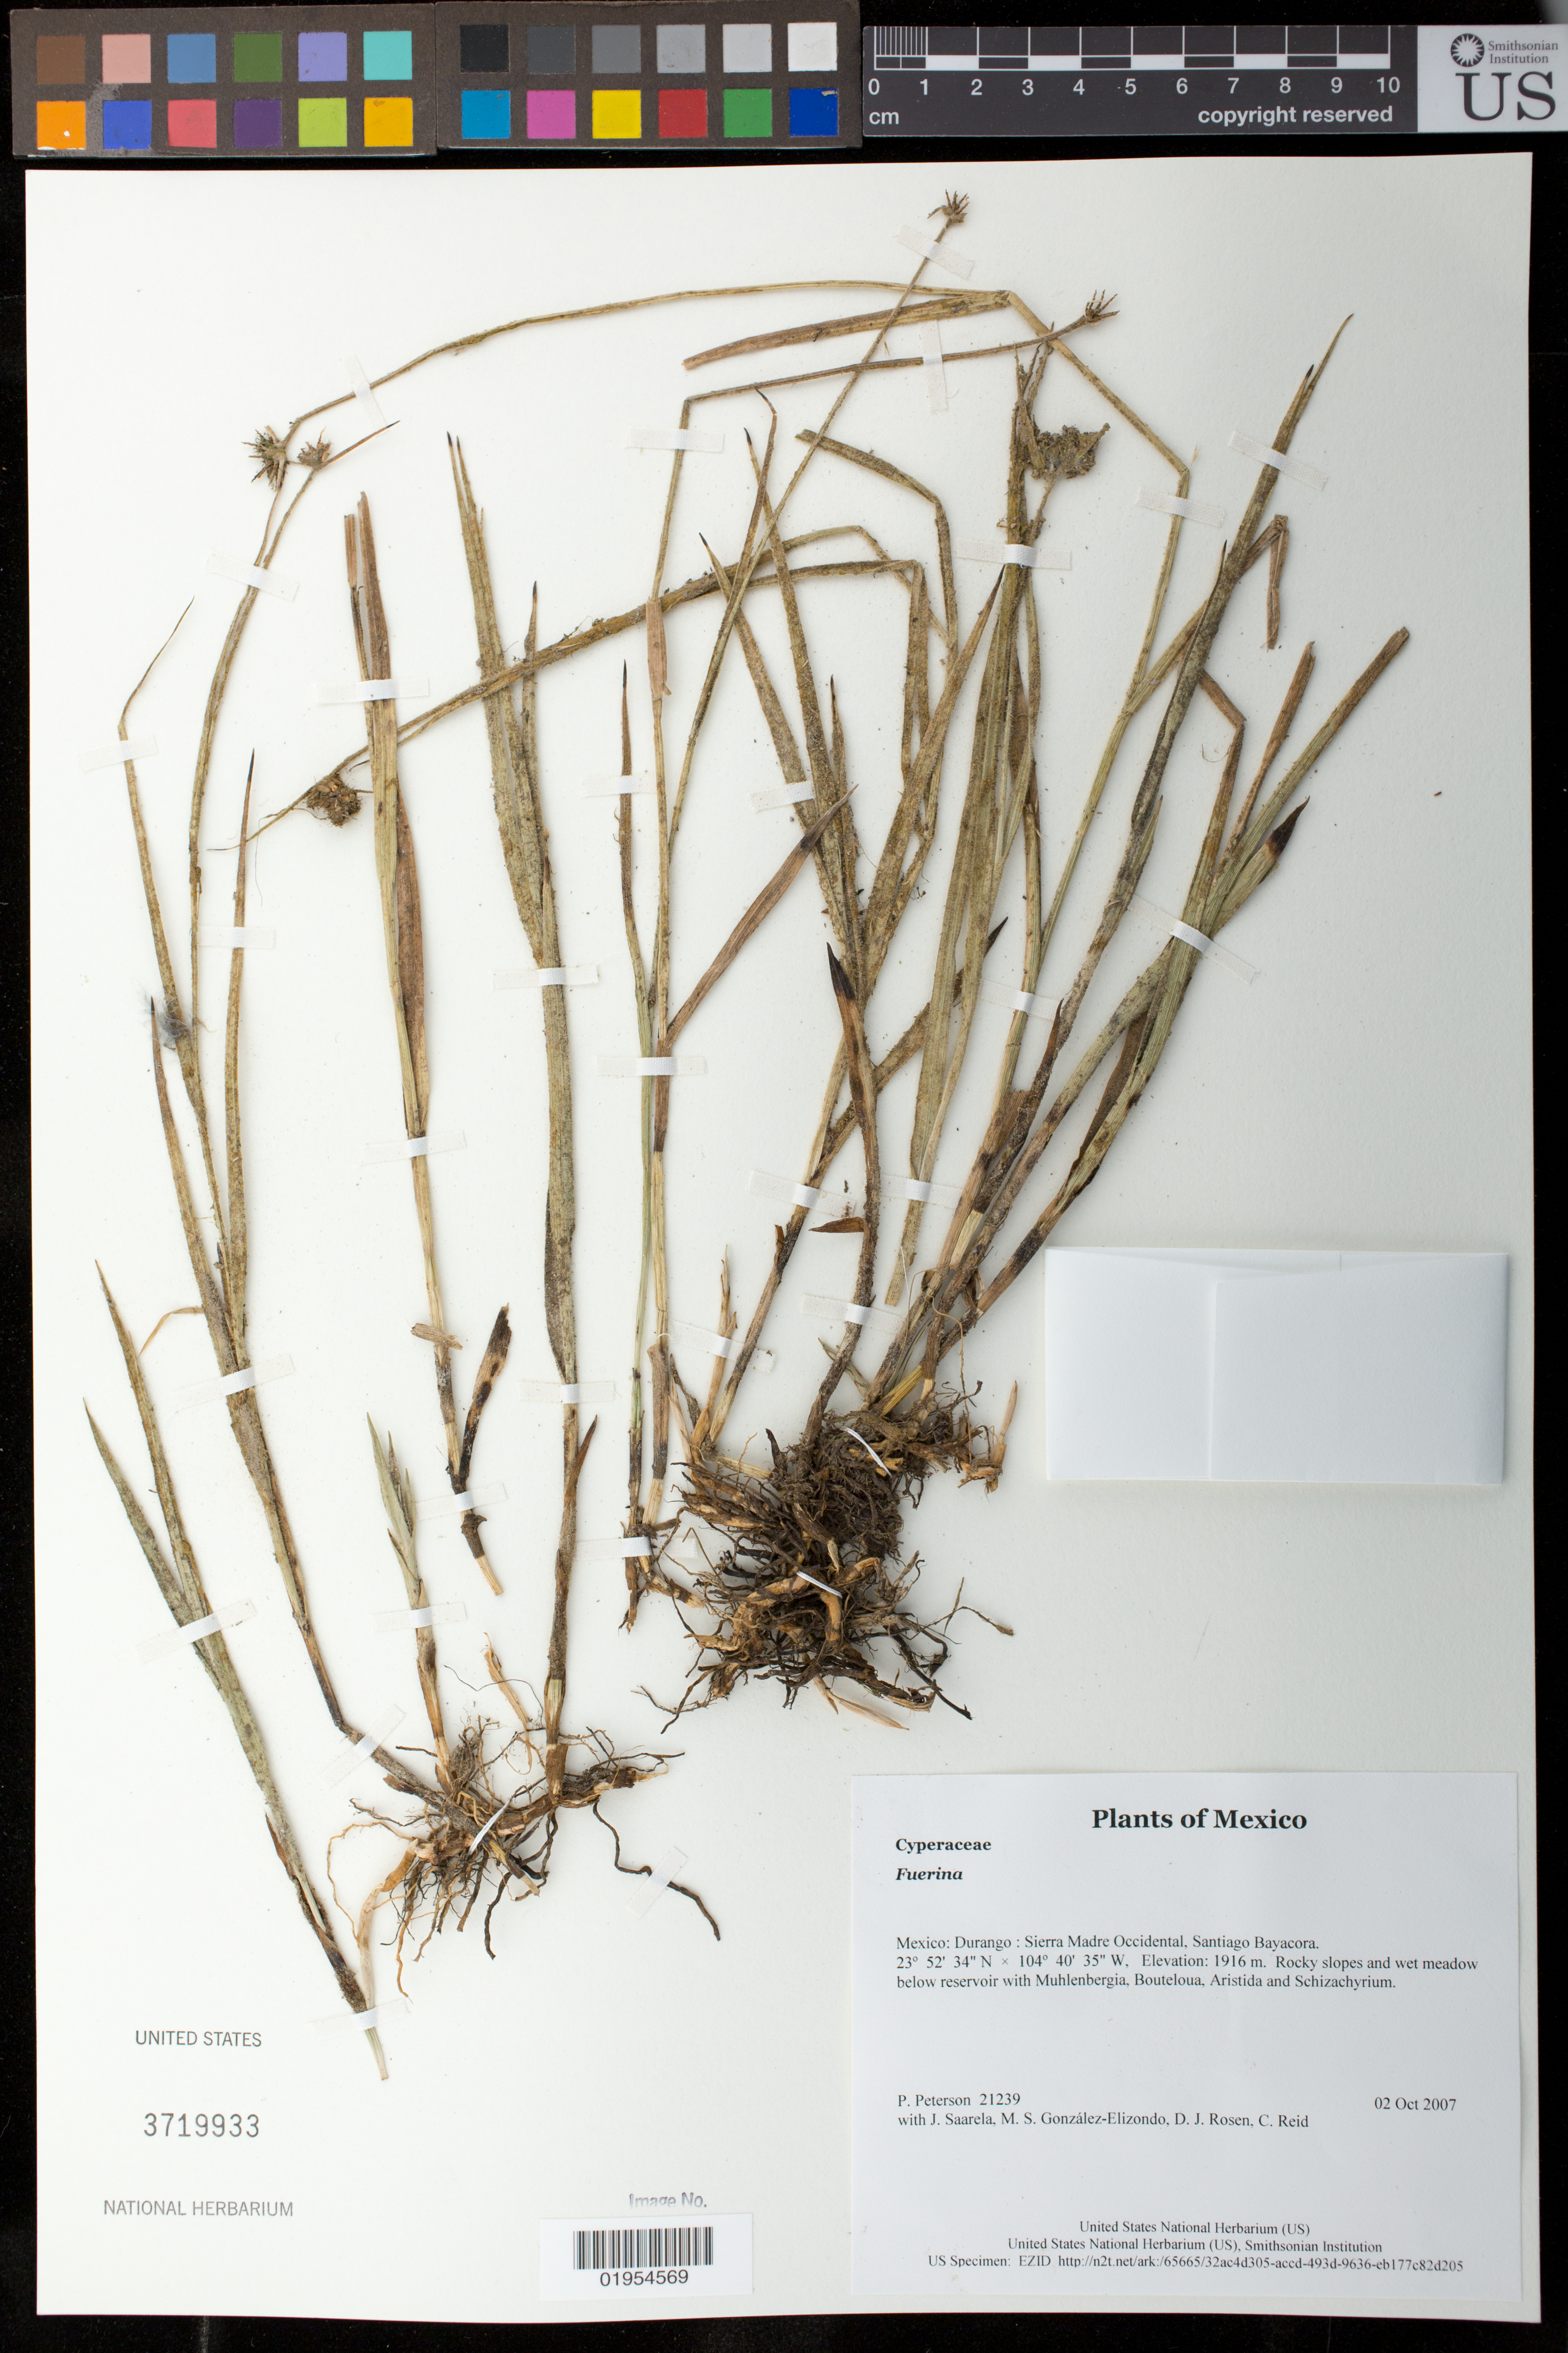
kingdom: Plantae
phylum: Tracheophyta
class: Liliopsida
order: Poales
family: Cyperaceae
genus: Fuirena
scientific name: Fuirena repens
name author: Boeckeler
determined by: González, M. S.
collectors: P. M. Peterson, J. Saarela, M. S. González-Elizondo, D. J. Rosen & C. Reid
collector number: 21239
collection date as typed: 02 Oct 2007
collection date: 2007-10-02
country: Mexico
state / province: Durango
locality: Sierra Madre Occidental, Santiago Bayacora.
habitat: Rocky slopes and wet meadow below reservoir with Muhlenbergia, Bouteloua, Aristida and Schizachyrium.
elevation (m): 1916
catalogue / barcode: US 3719933